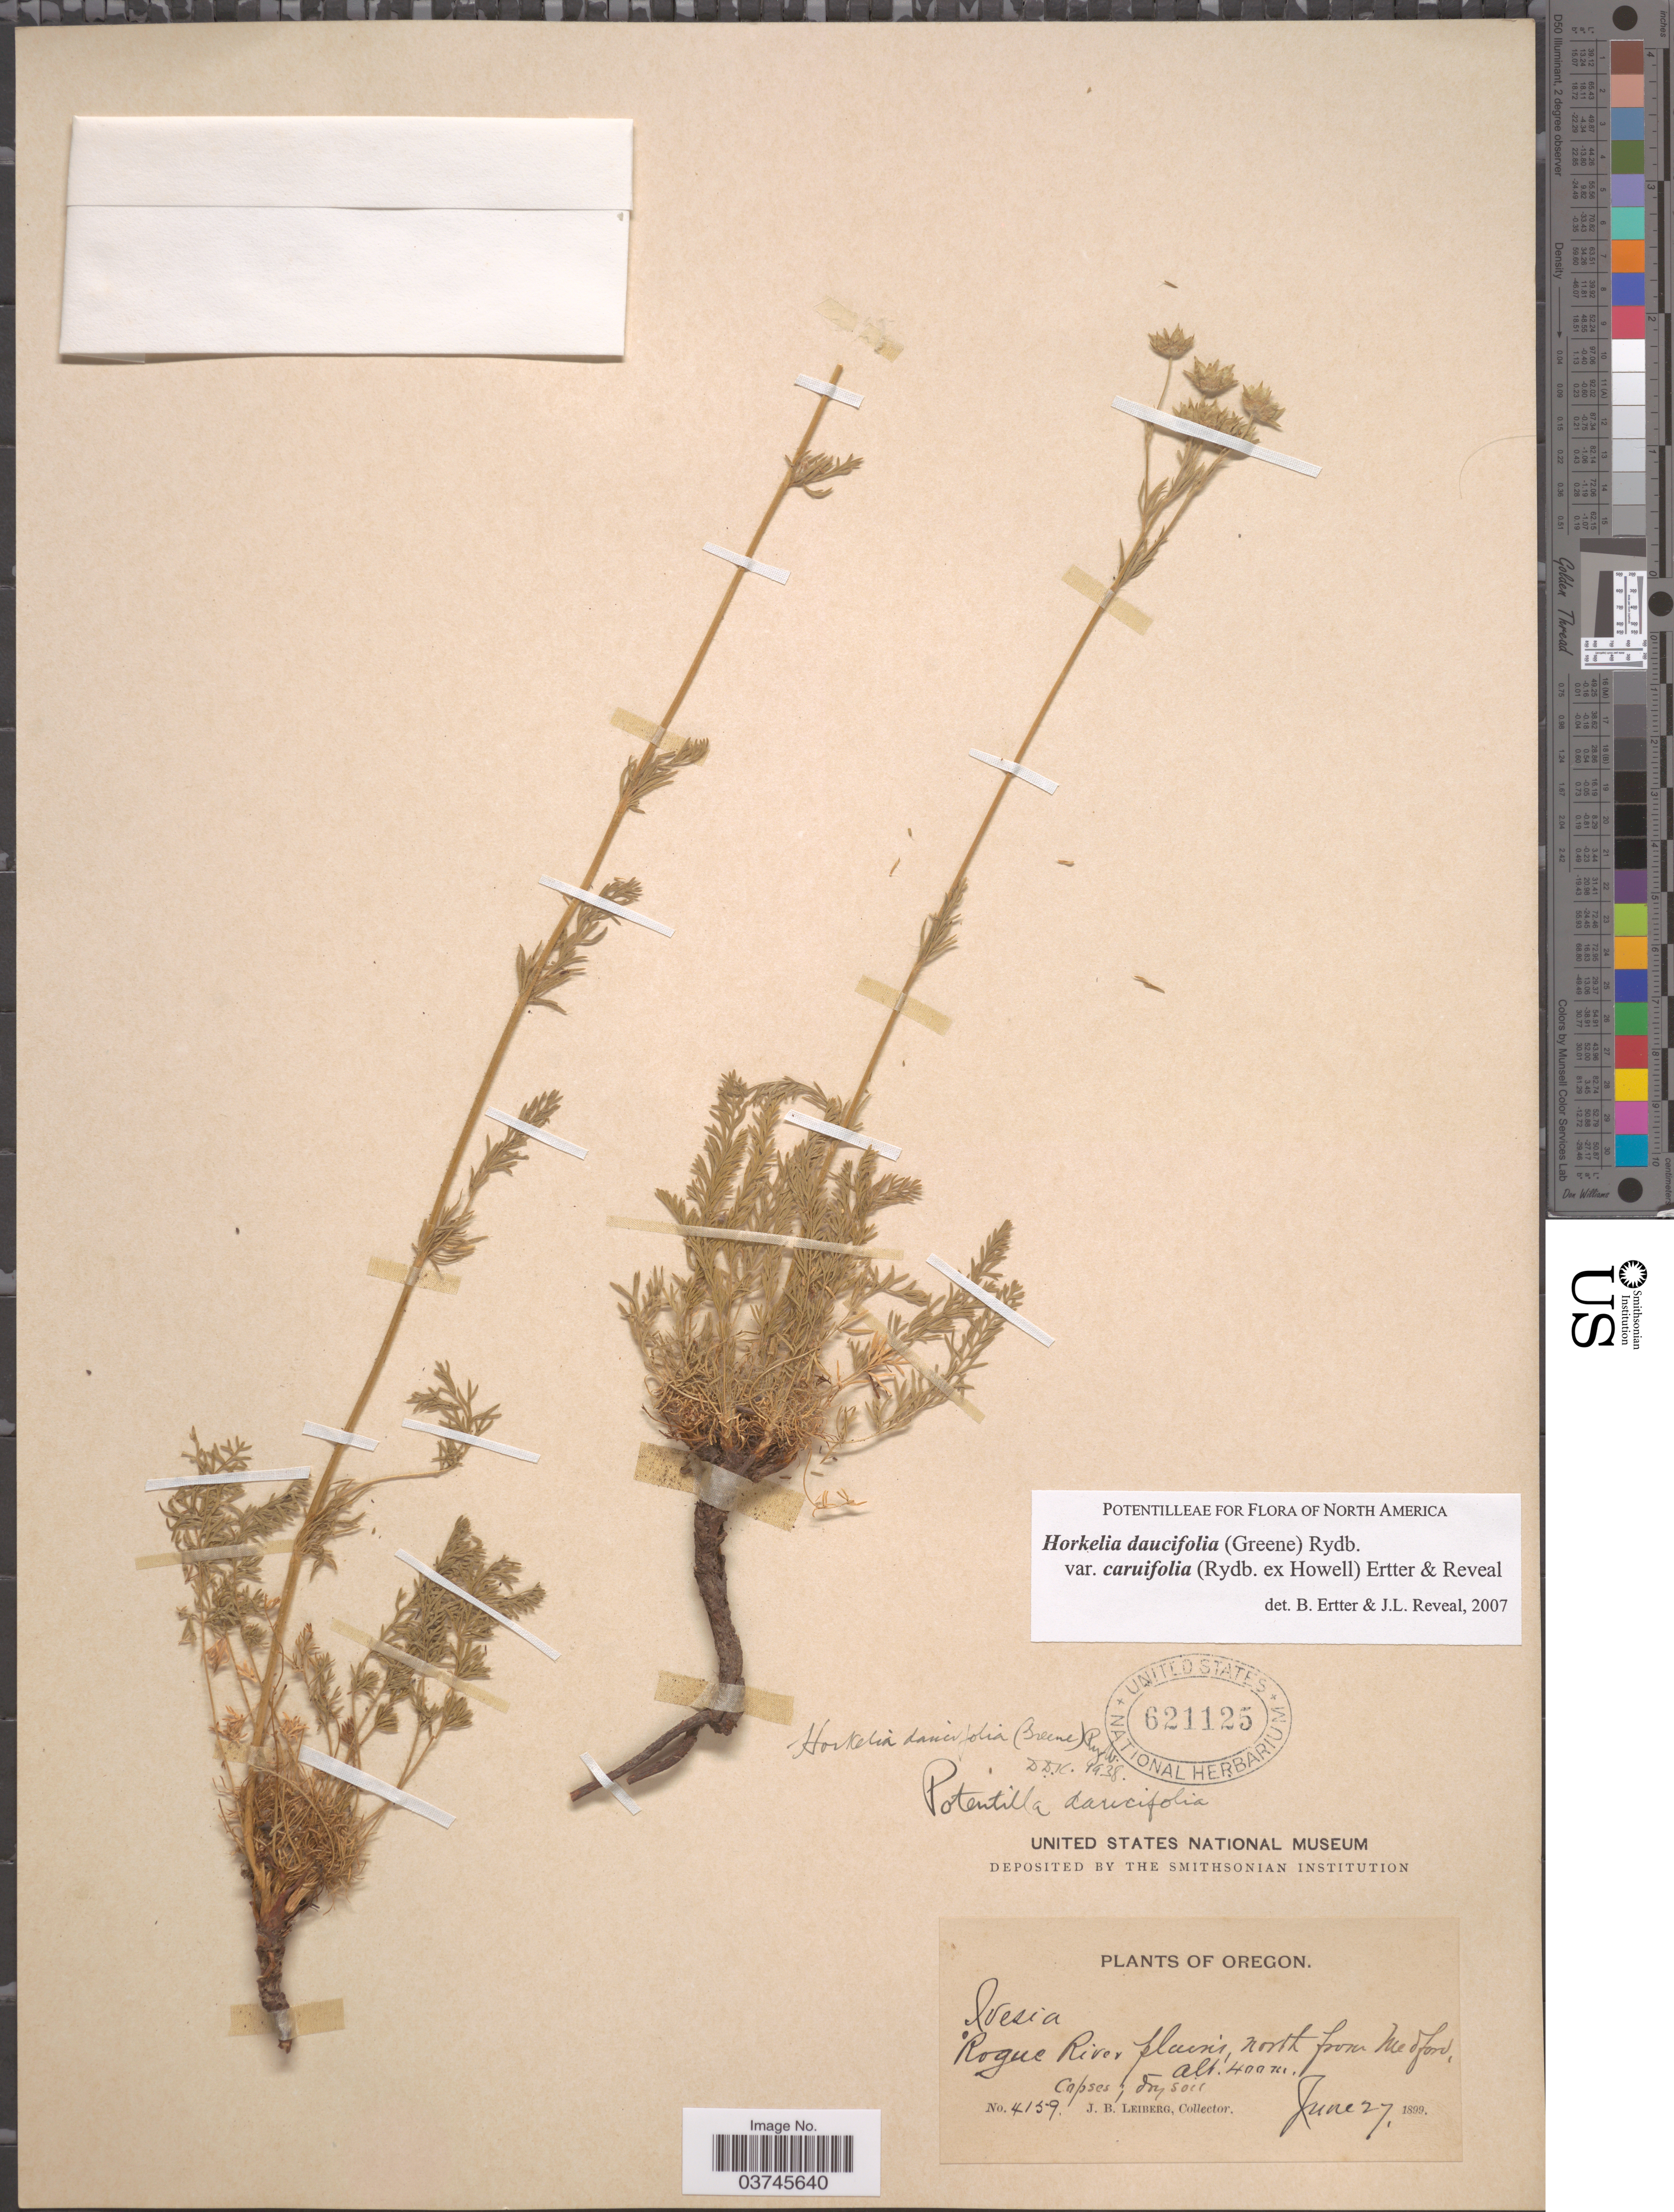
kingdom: Plantae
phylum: Tracheophyta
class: Magnoliopsida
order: Rosales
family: Rosaceae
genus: Potentilla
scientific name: Potentilla daucifolia var. caruifolia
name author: (Rydb. ex Howell) Mosyakin & Shiyan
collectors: J. B. Leiberg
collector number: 4159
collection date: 1899-06-27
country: United States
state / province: Oregon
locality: Rogue River plains, north from Medford.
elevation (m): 400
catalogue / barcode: US 621125